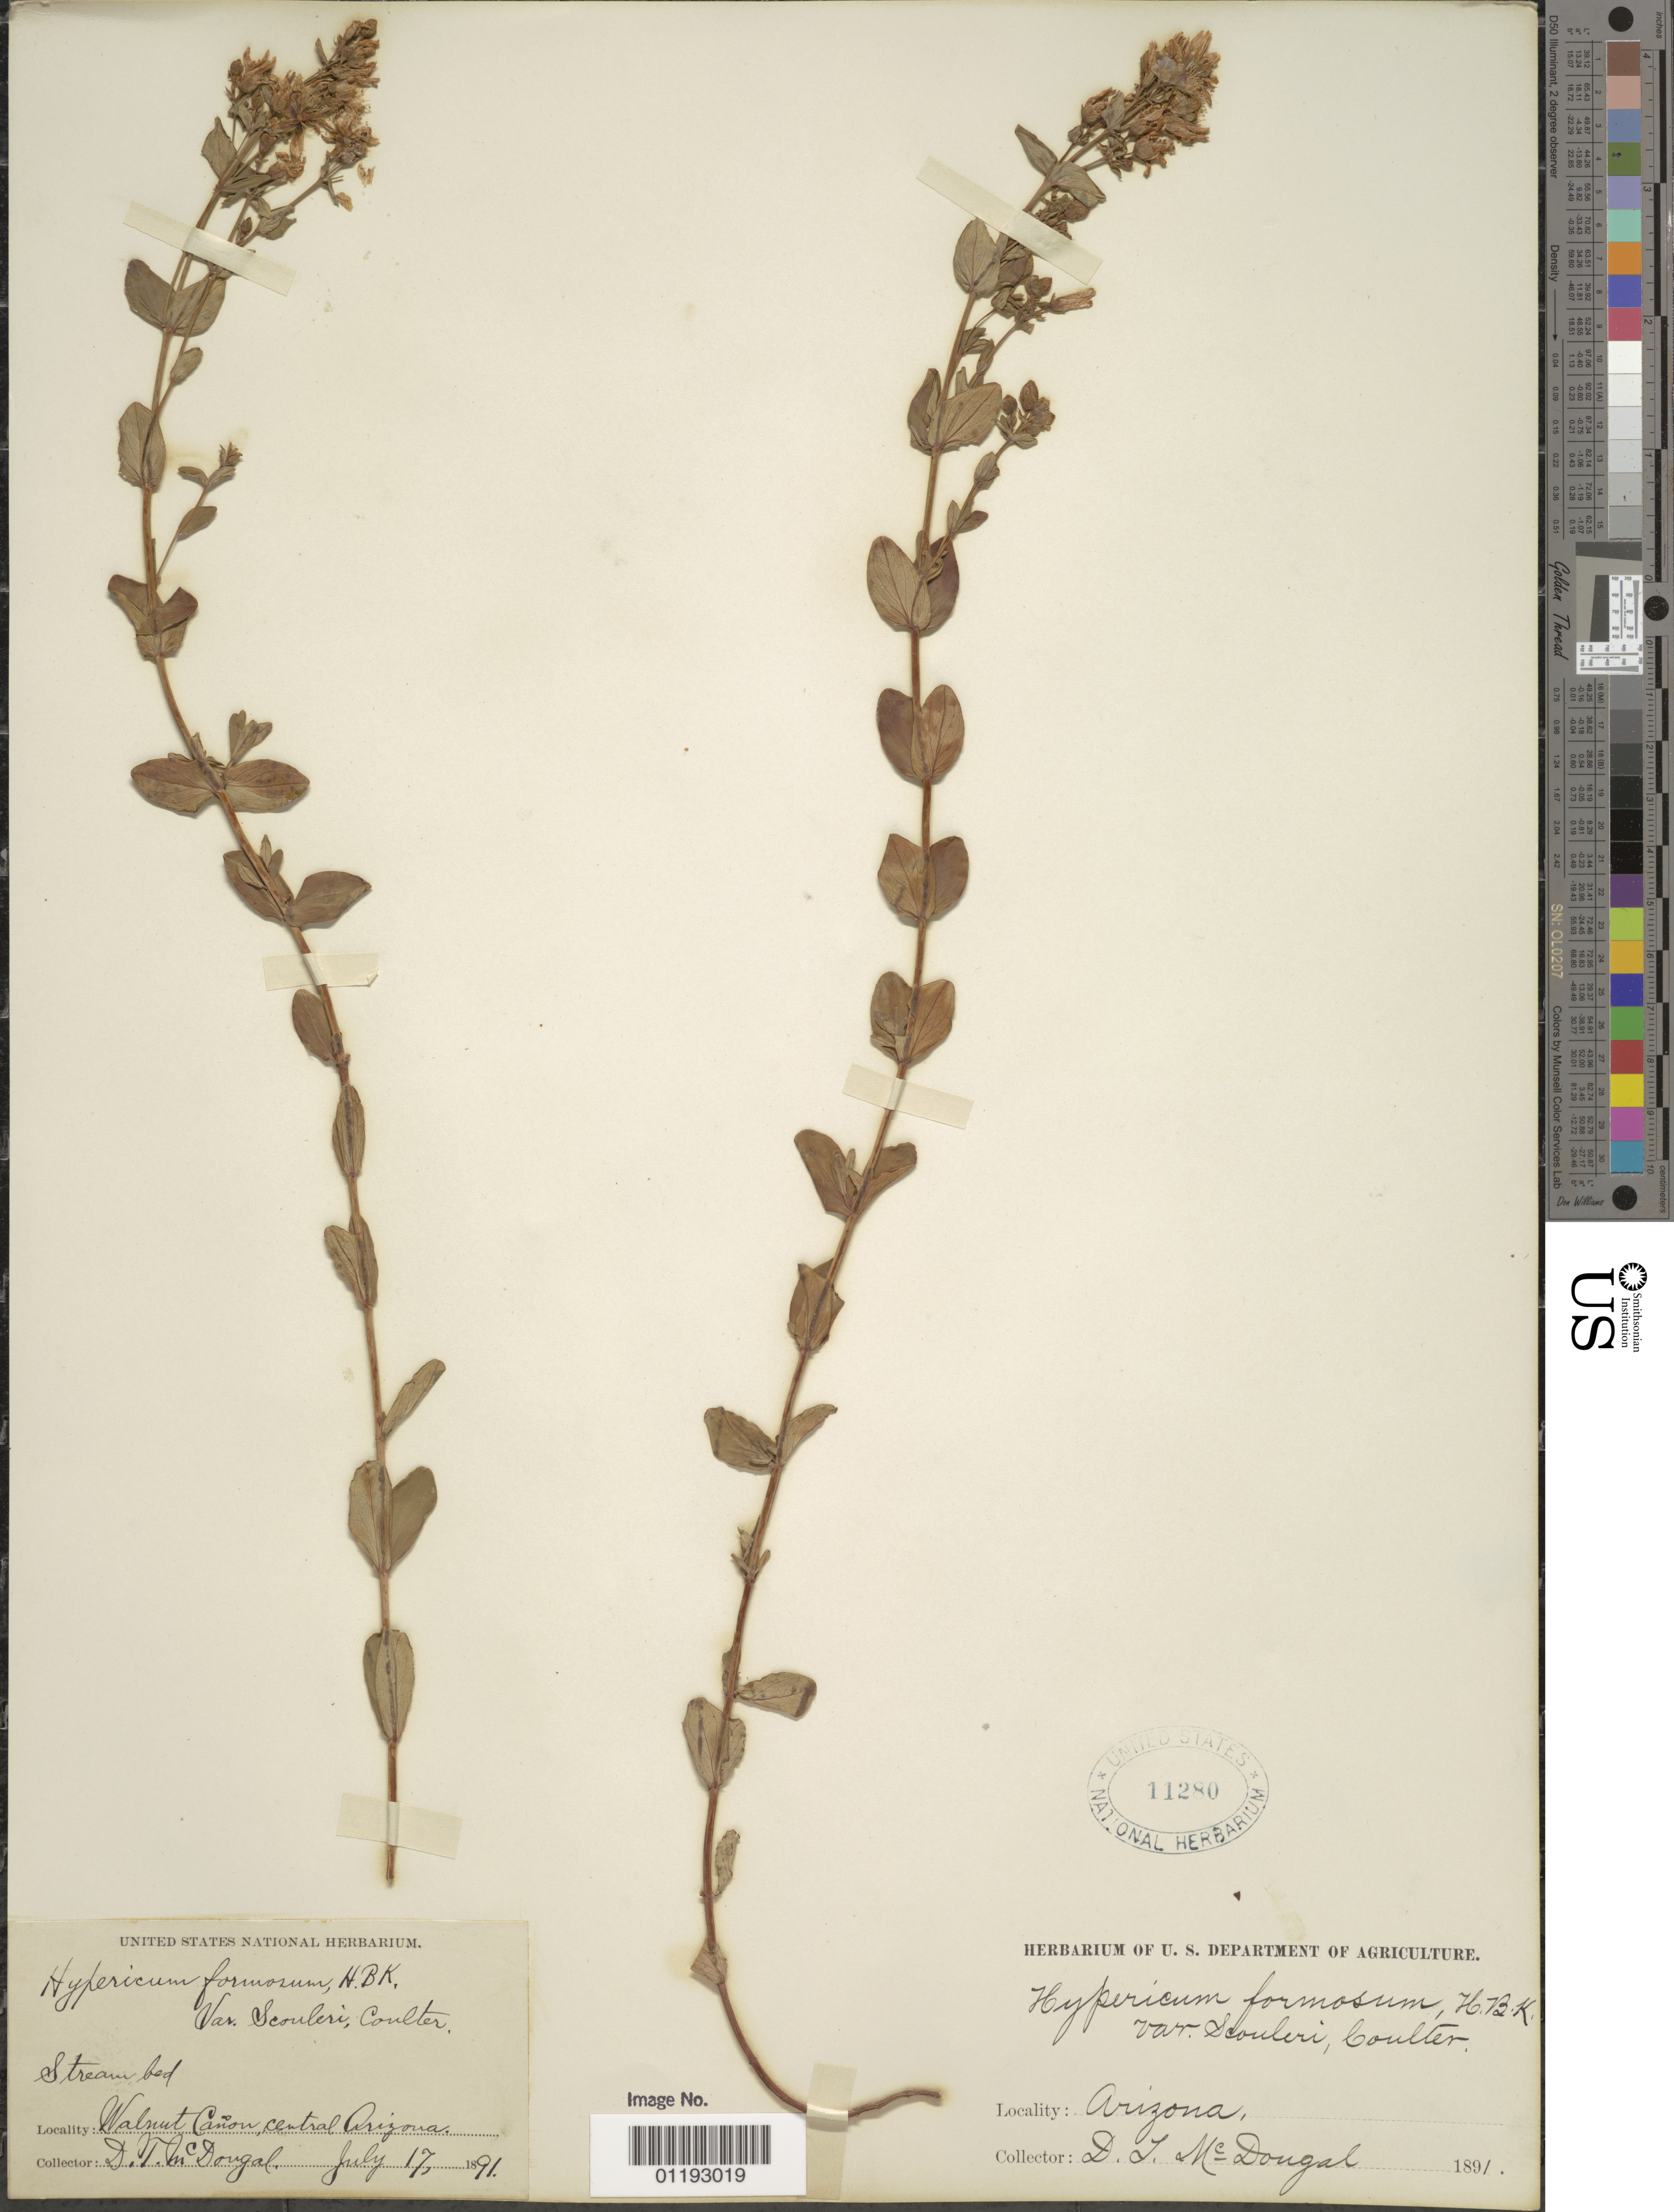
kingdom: Plantae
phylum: Tracheophyta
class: Magnoliopsida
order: Malpighiales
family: Hypericaceae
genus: Hypericum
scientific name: Hypericum formosum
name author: Kunth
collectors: D. T. MacDougal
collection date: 1891-07-17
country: United States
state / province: Arizona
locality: Walnut Canyon, central Arizona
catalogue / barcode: US 11280